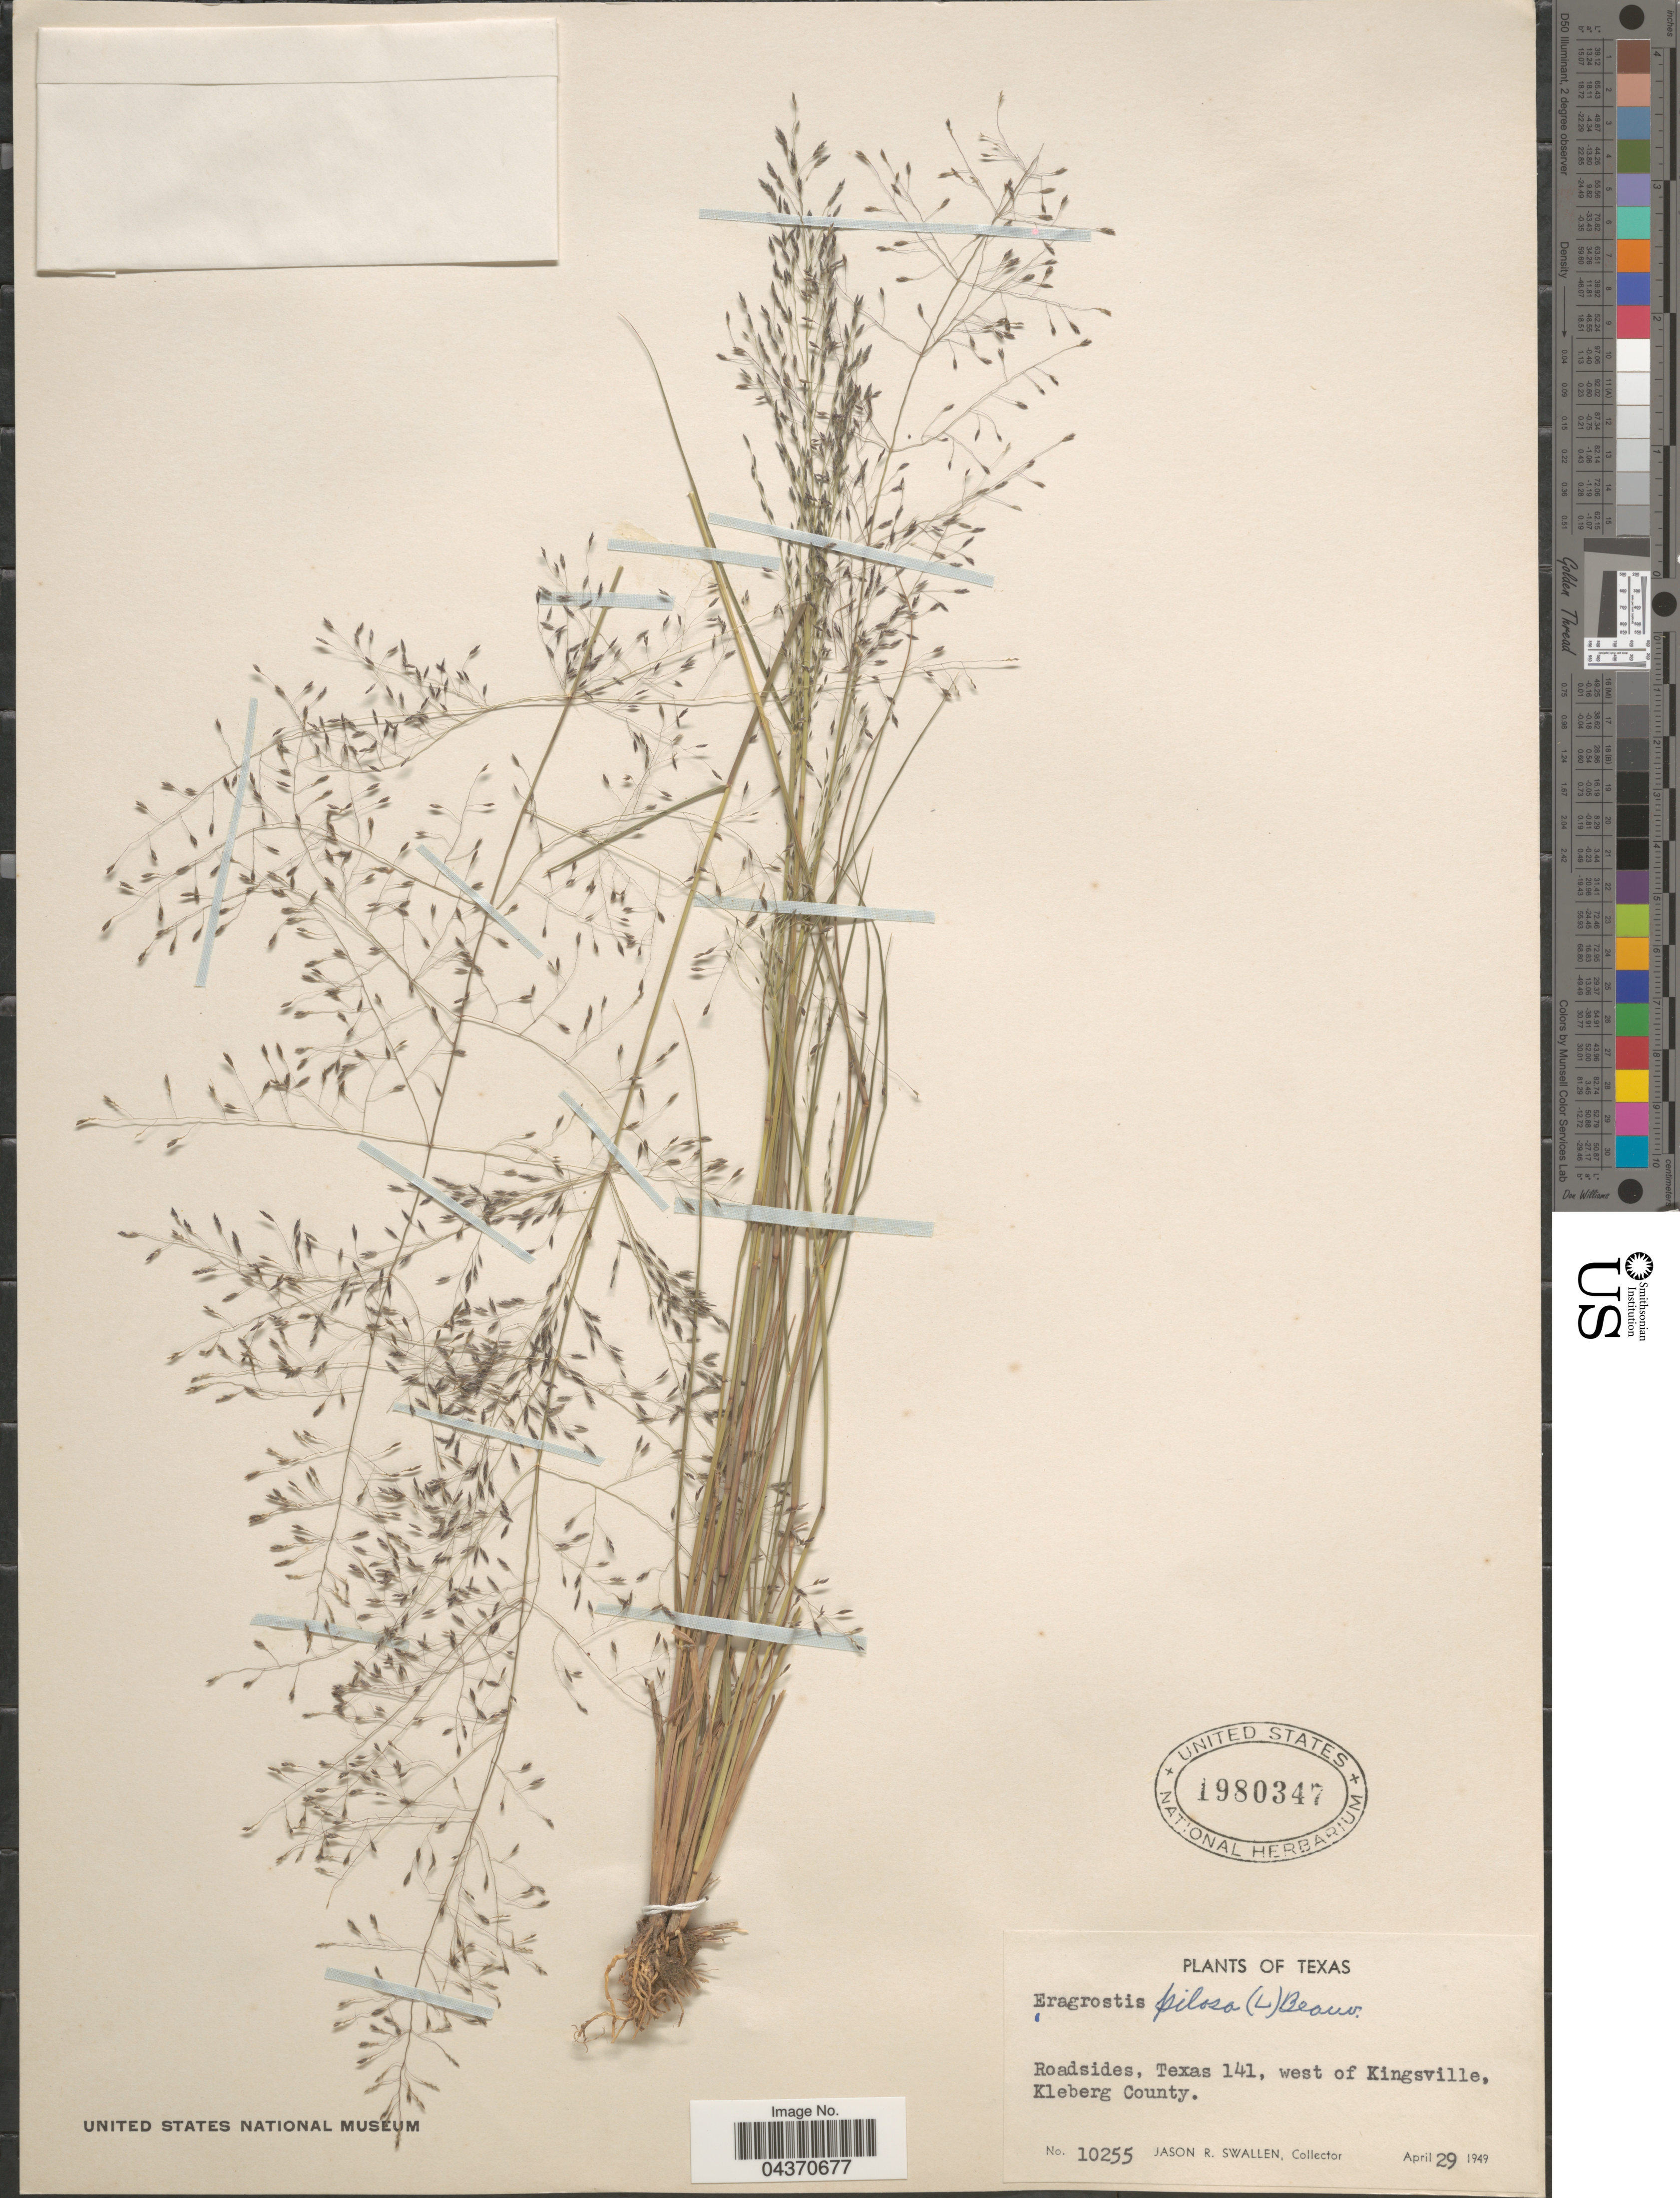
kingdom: Plantae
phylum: Tracheophyta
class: Liliopsida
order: Poales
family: Poaceae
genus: Eragrostis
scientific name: Eragrostis pilosa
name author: (L.) P. Beauv.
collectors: J. R. Swallen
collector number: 10255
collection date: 1949-04-29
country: United States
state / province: Texas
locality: Roadsides, Texas 141, west of Kingsville, Kleberg County.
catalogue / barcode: US 1980347